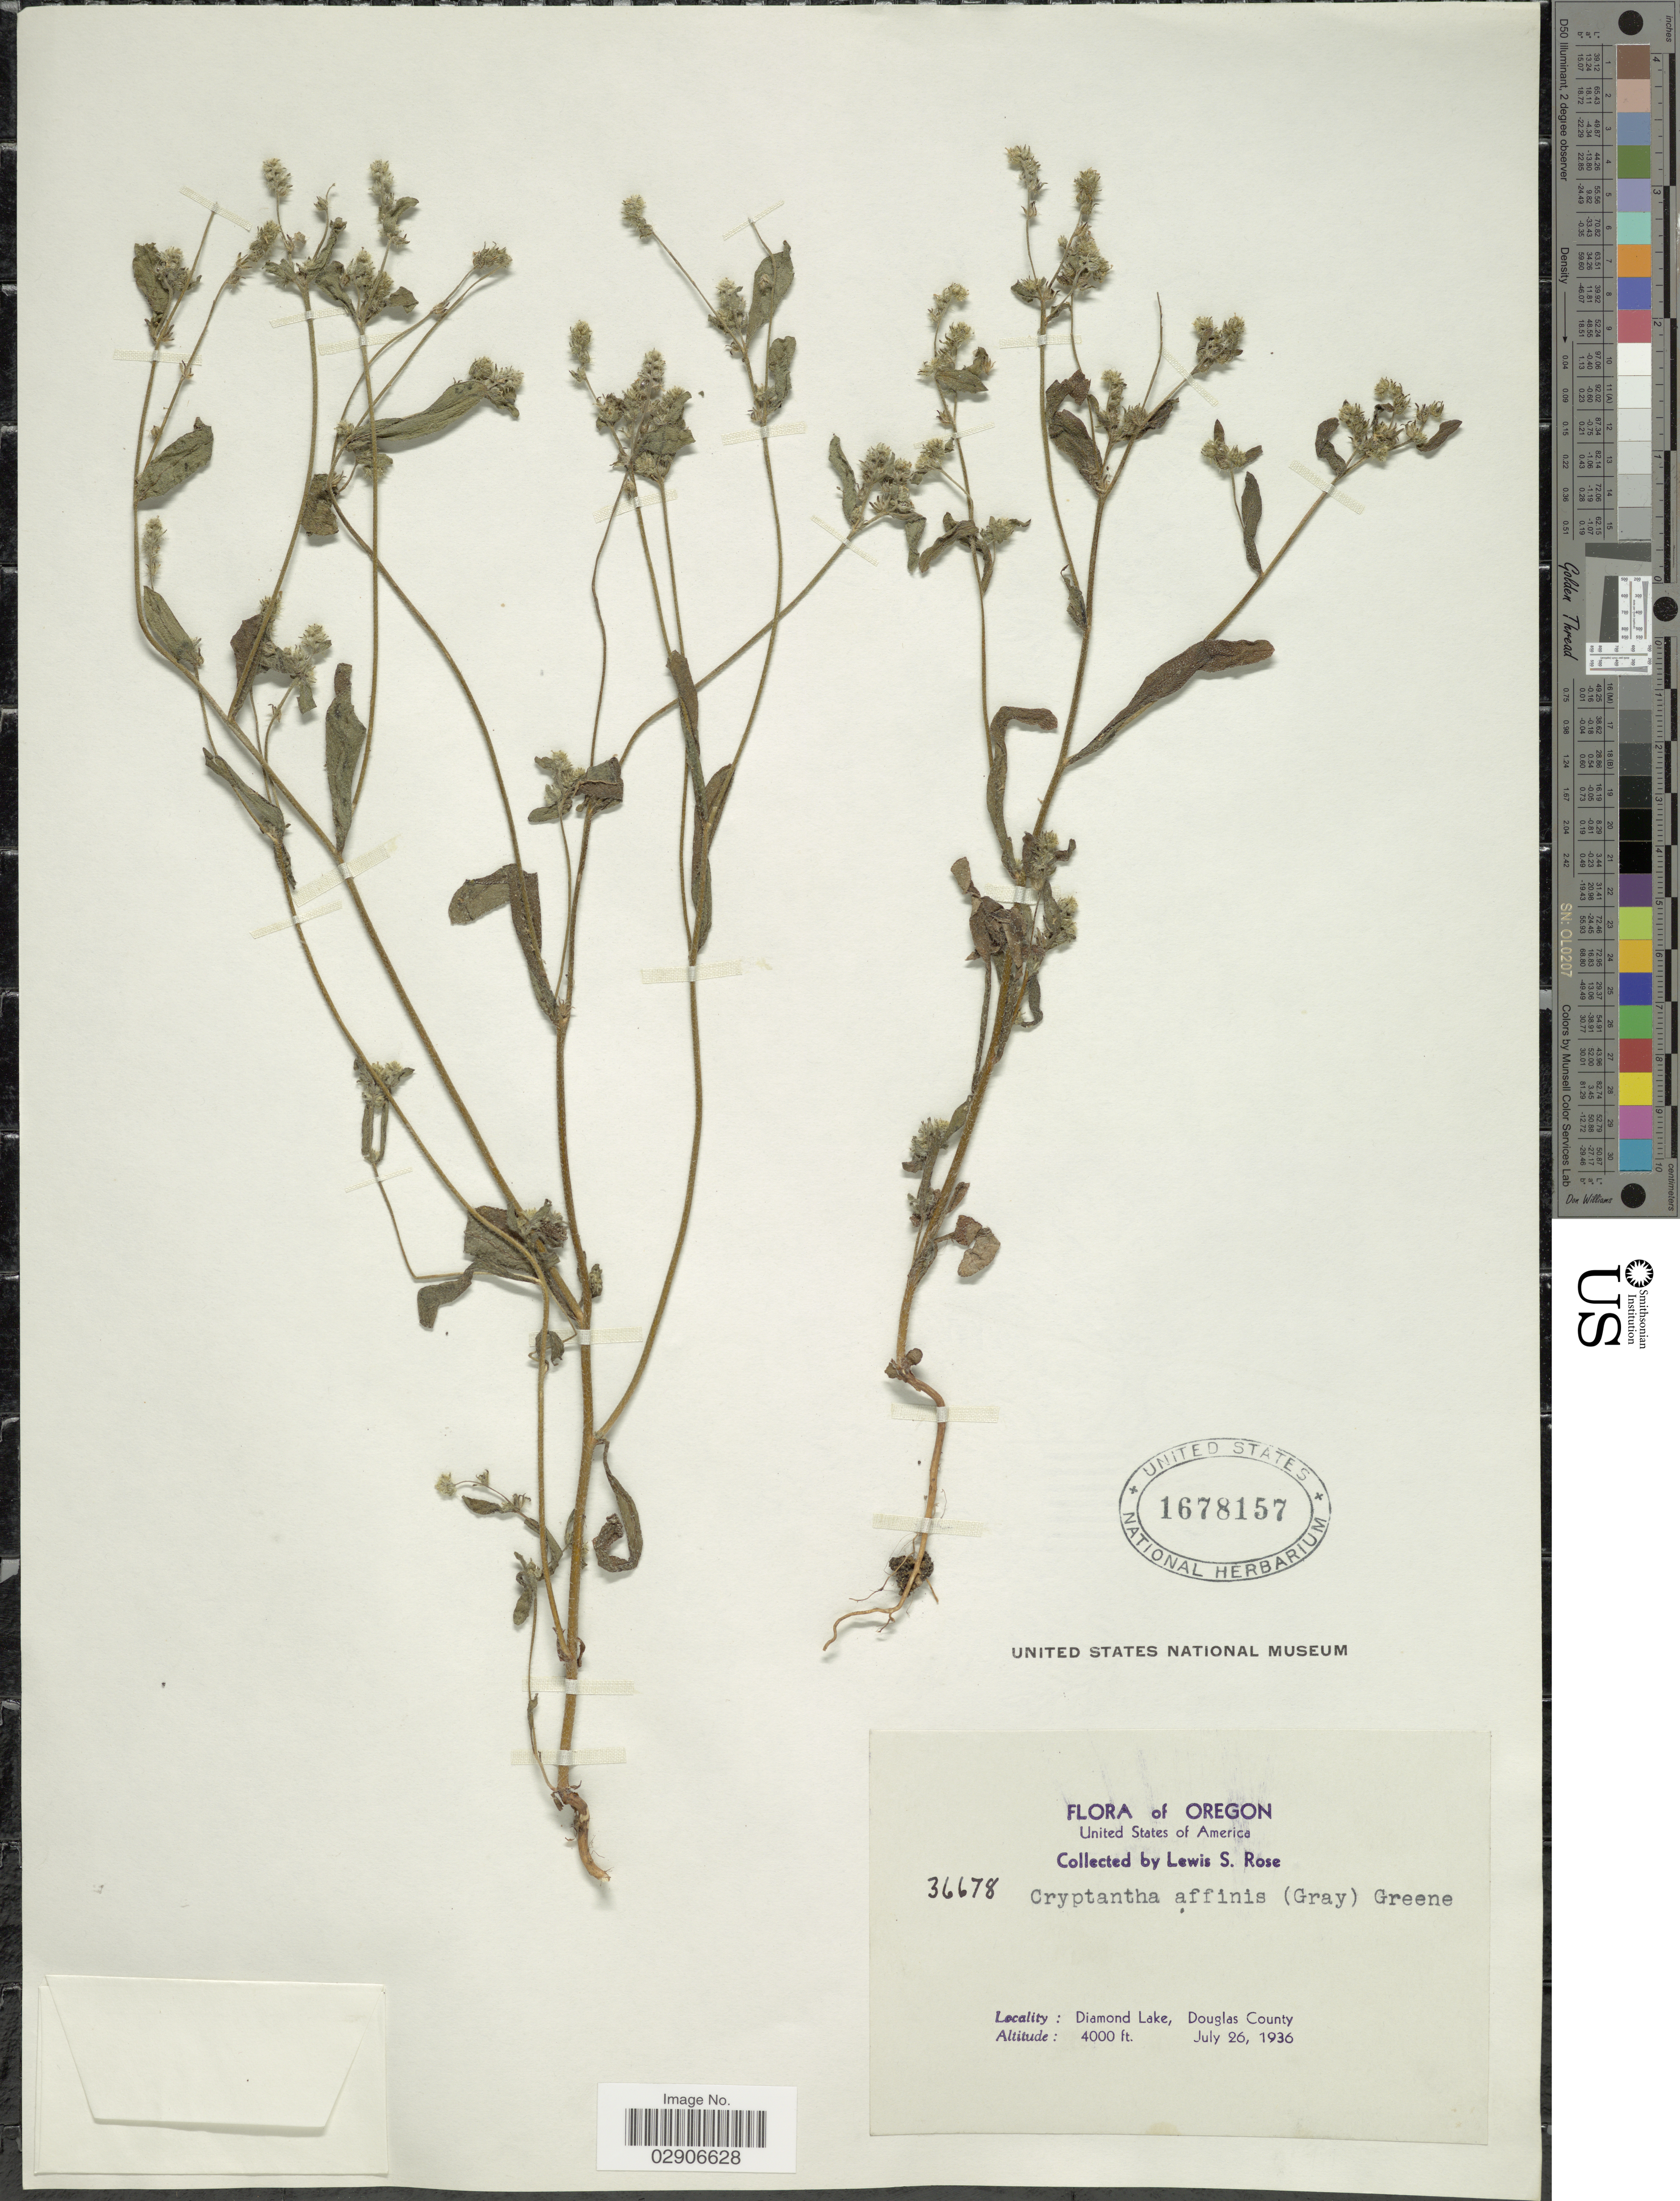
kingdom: Plantae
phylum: Tracheophyta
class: Magnoliopsida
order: Boraginales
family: Boraginaceae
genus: Cryptantha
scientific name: Cryptantha affinis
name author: (A. Gray) Greene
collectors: L. S. Rose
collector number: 36678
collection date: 1936-07-26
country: United States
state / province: Oregon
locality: Diamond Lake, Douglas County. Oregon.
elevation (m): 1219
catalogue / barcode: US 1678157